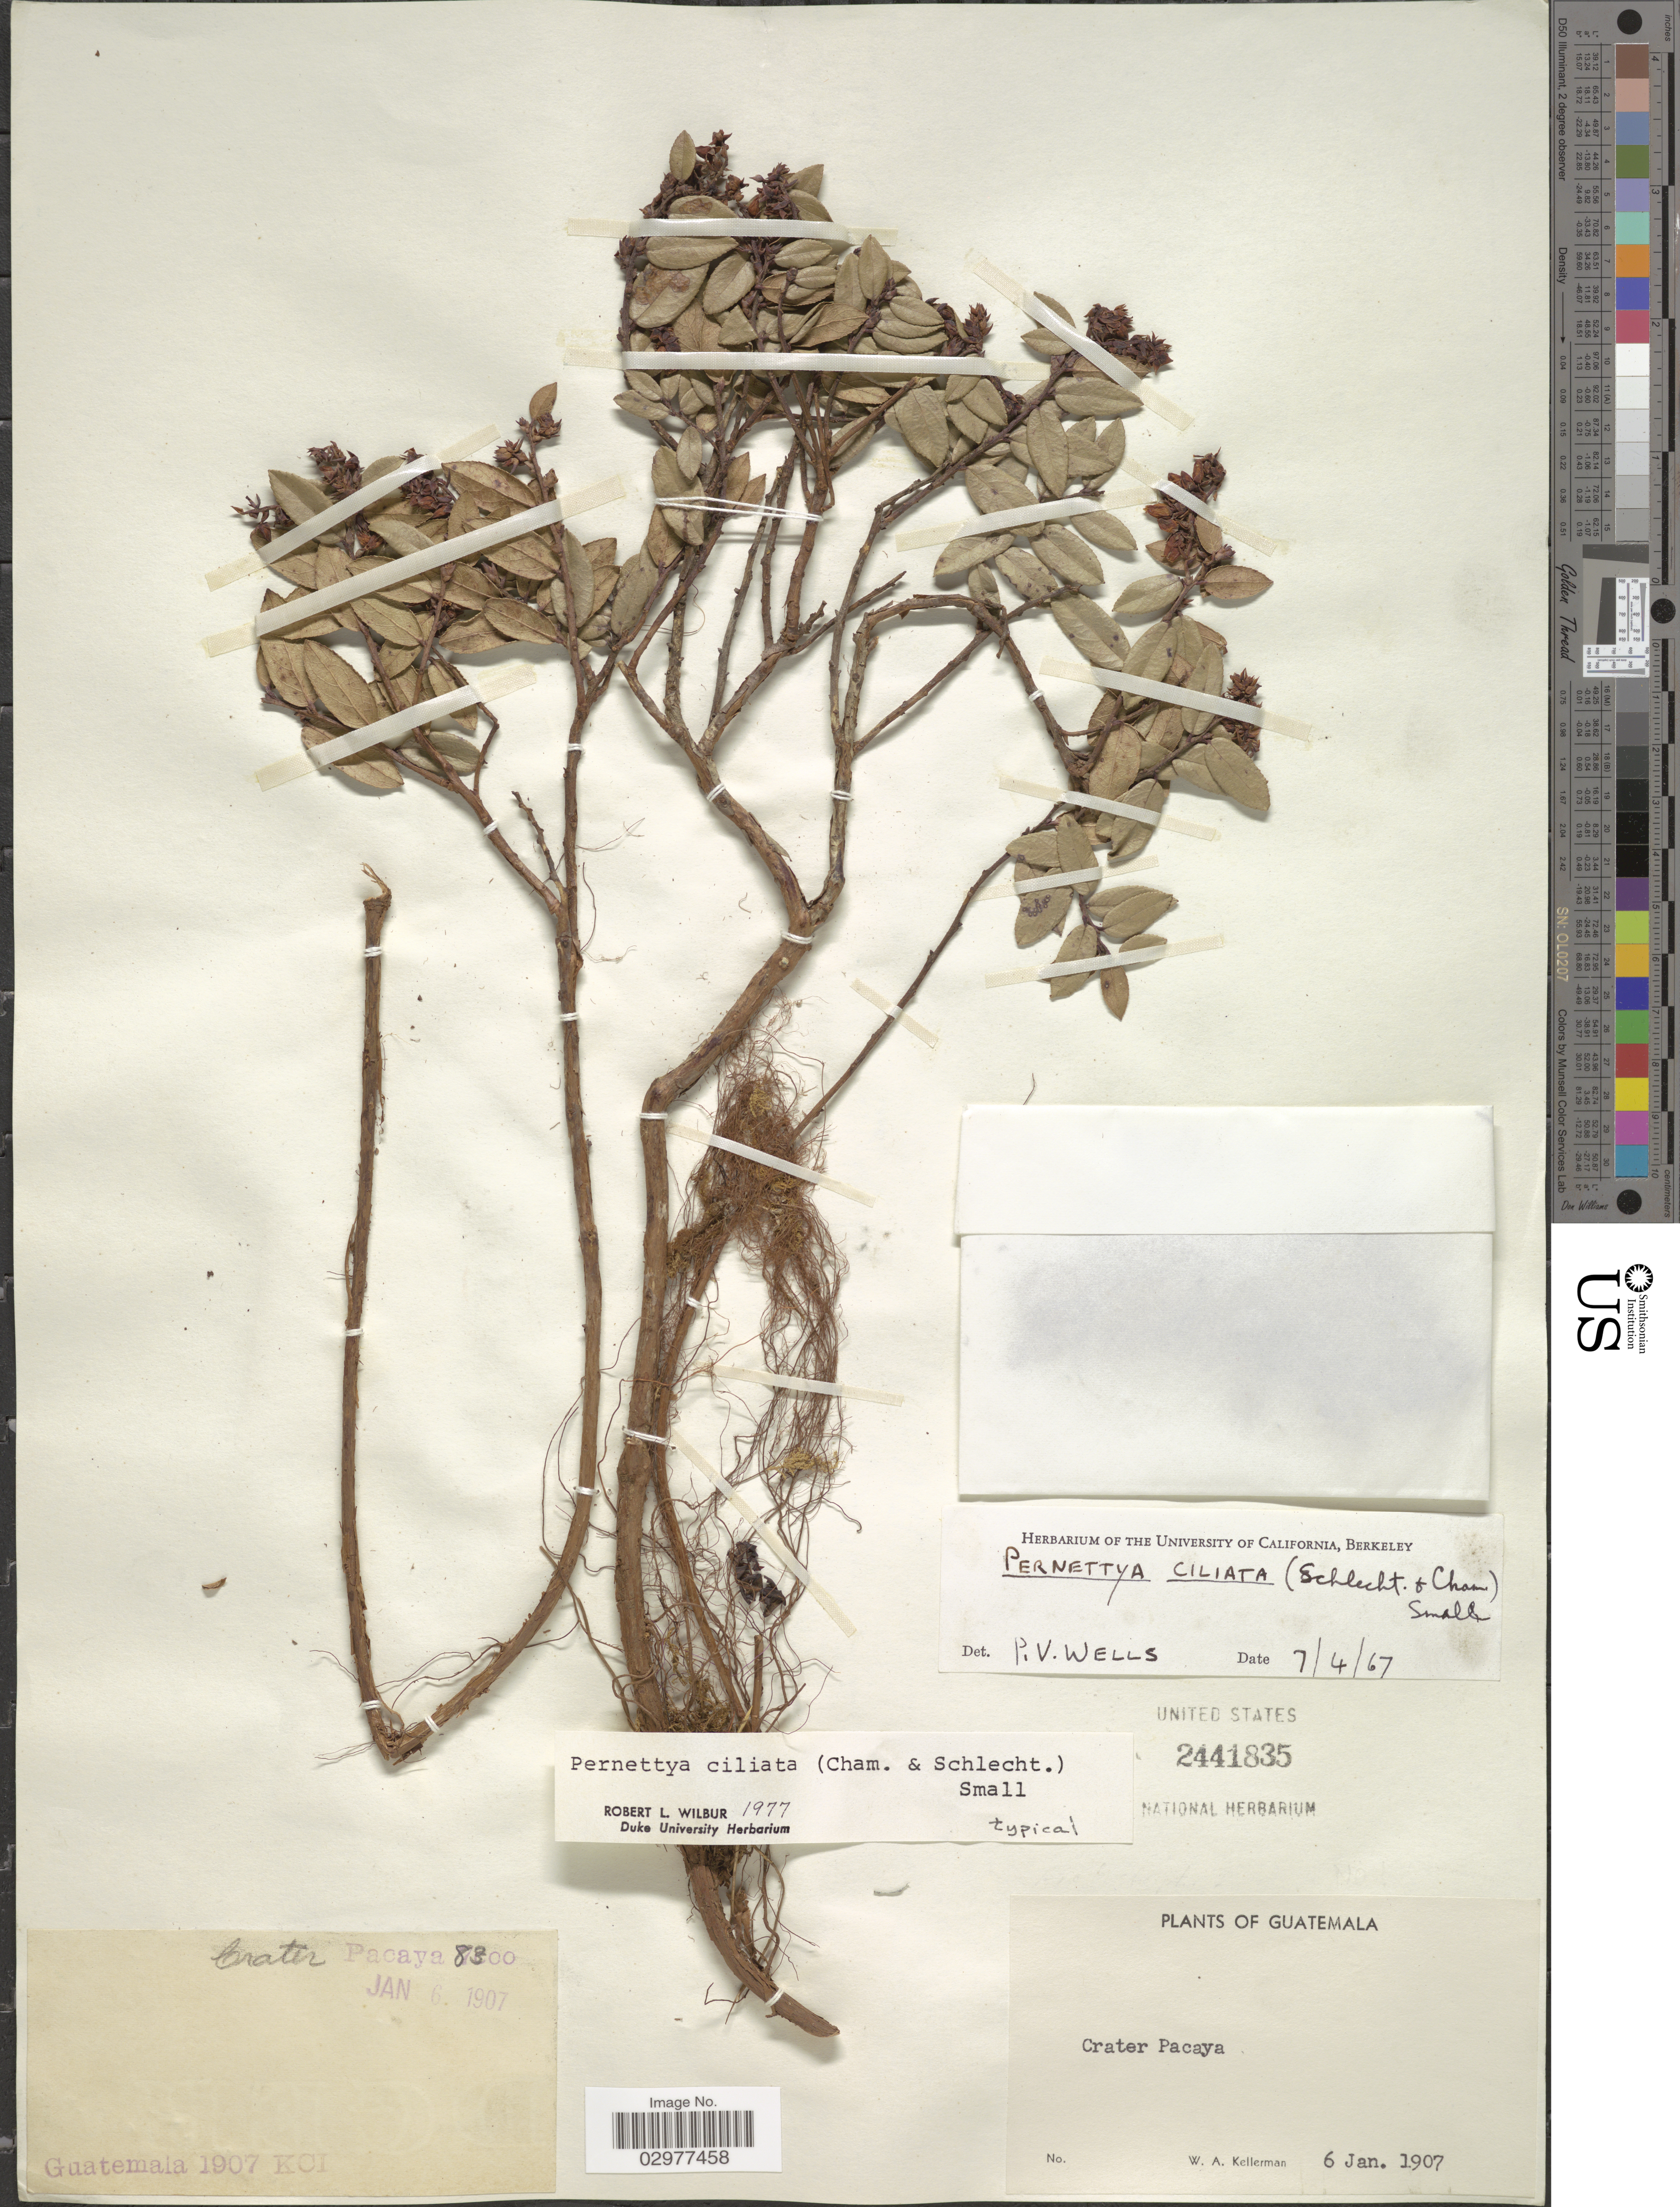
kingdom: Plantae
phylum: Tracheophyta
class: Magnoliopsida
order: Ericales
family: Ericaceae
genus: Pernettya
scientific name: Pernettya prostrata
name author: (Cav.) DC.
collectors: W. Kellerman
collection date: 1907-01-06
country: Guatemala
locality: Crater Pacaya.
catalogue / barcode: US 2441835